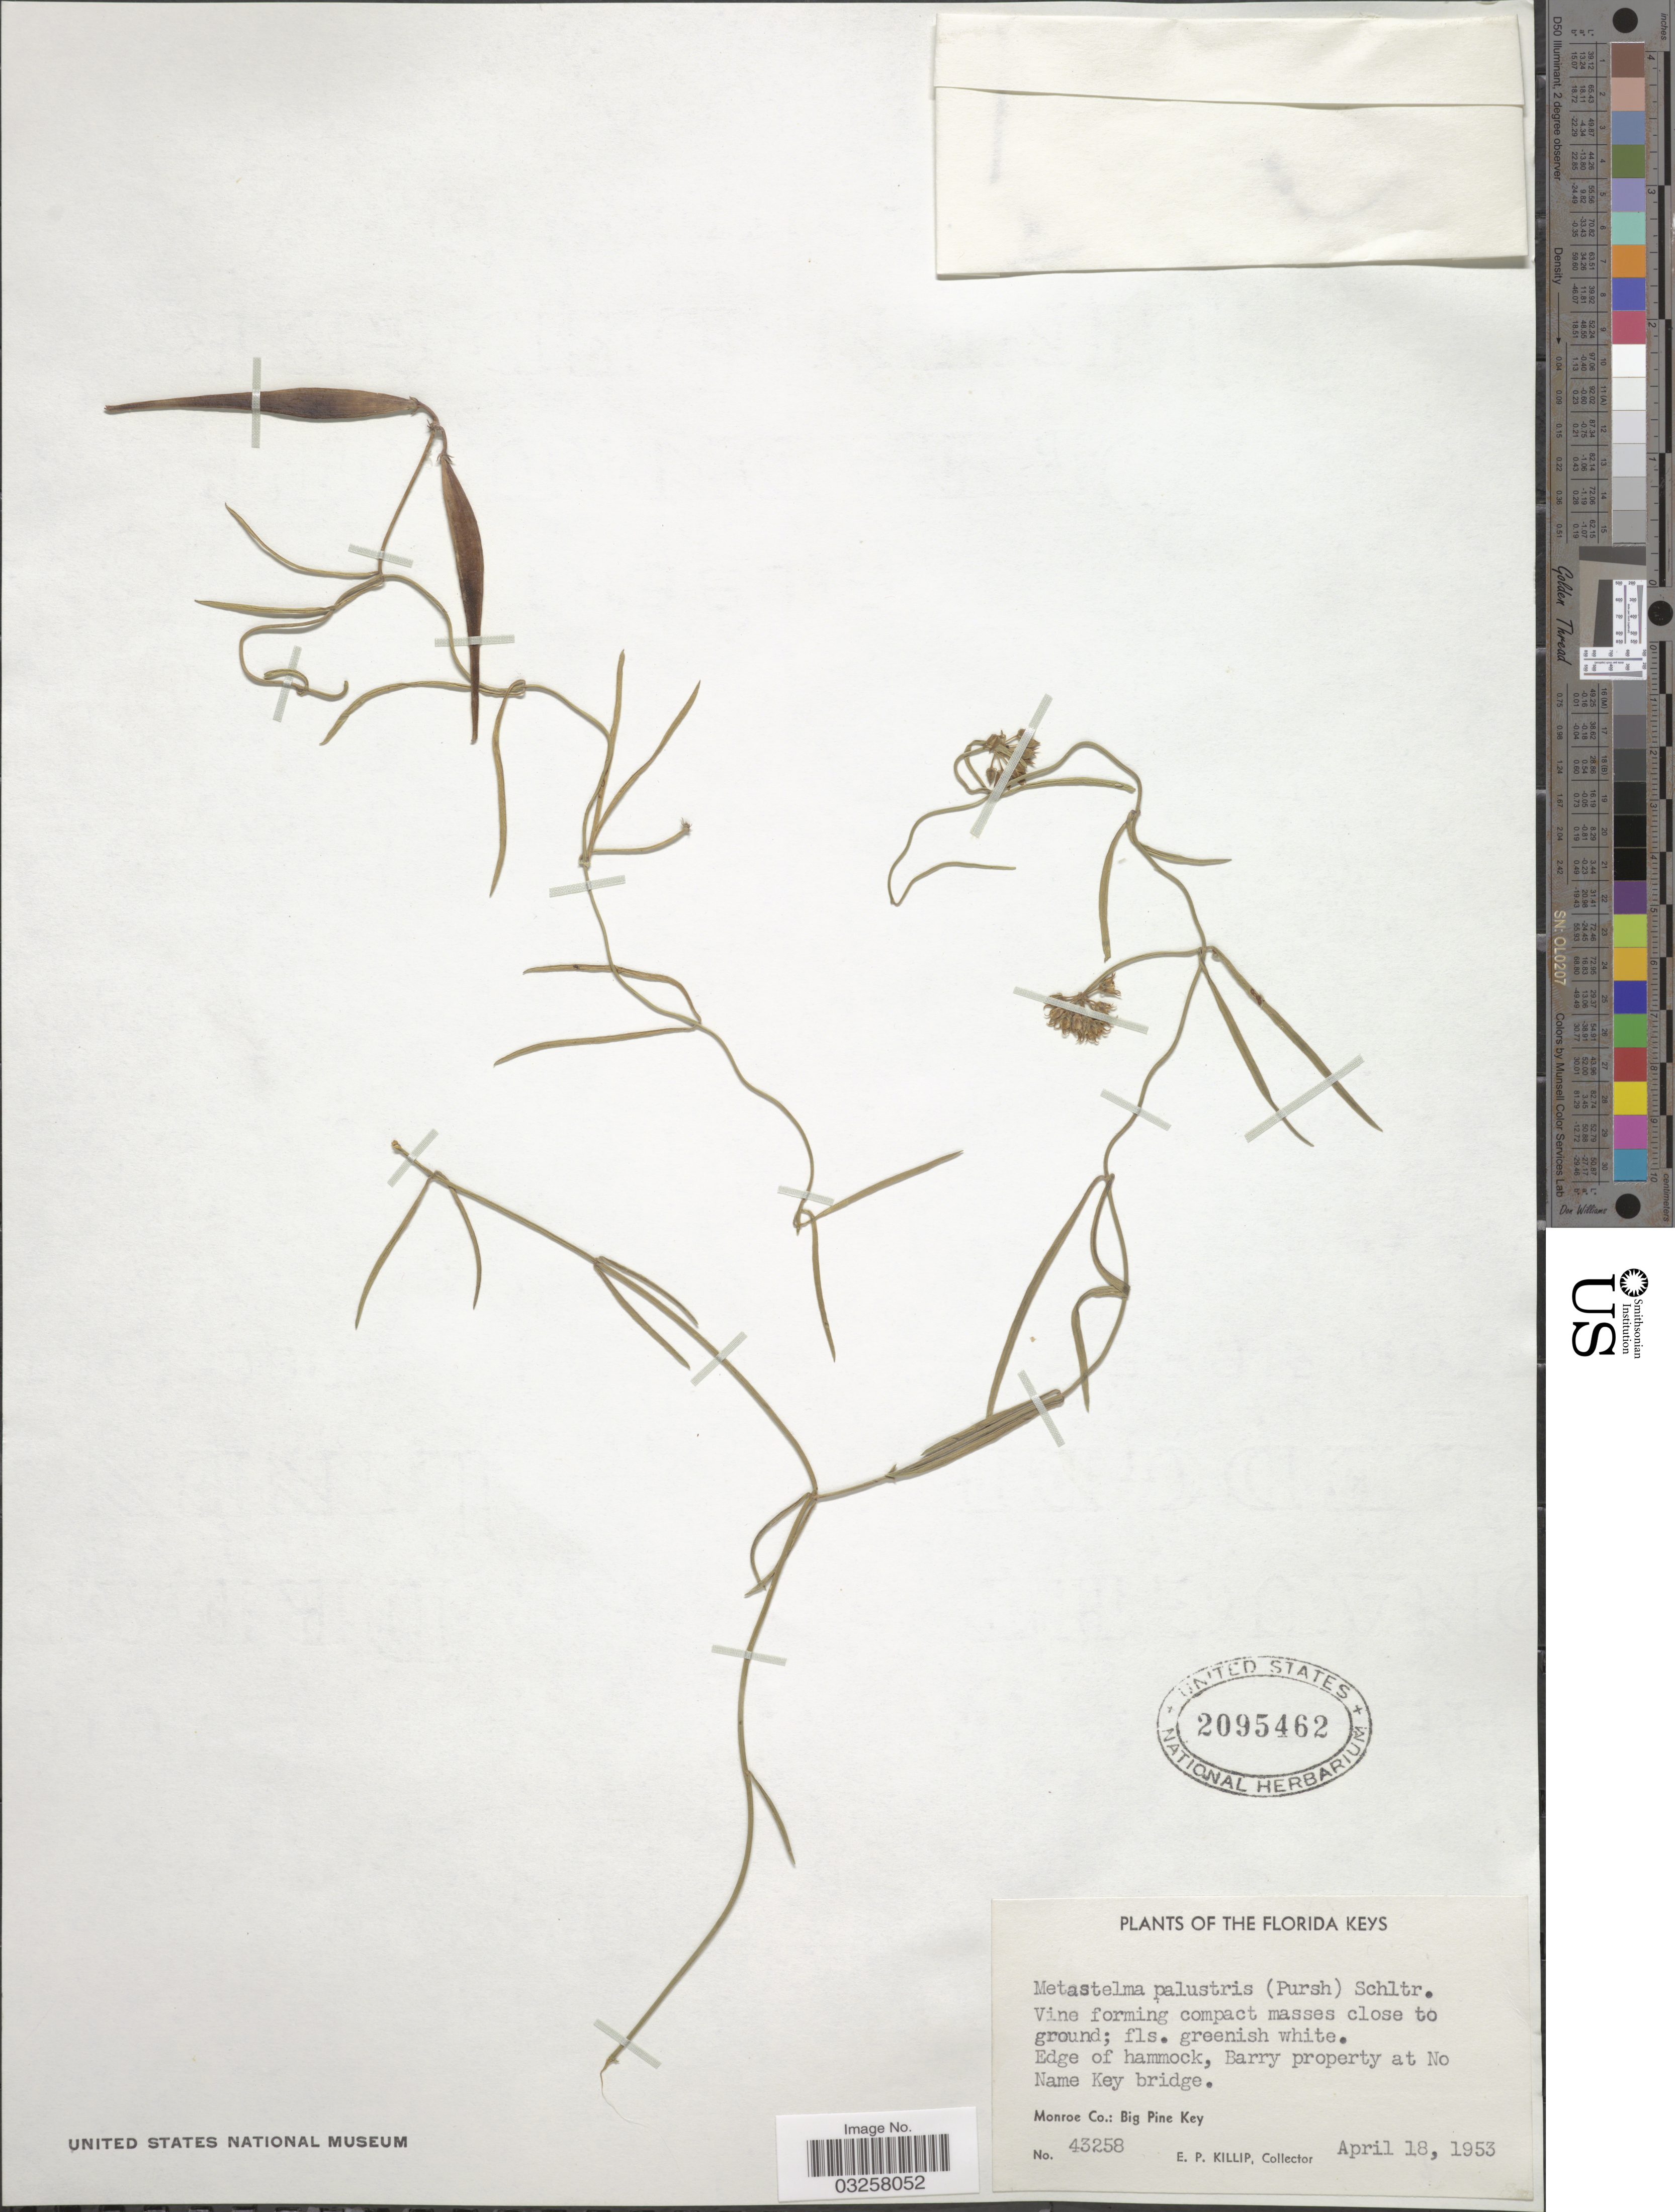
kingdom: Plantae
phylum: Tracheophyta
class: Magnoliopsida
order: Gentianales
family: Apocynaceae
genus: Metastelma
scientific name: Metastelma palustre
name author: (Pursh) Schltr.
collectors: E. P. Killip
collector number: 43258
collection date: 1953-04-18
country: United States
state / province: Florida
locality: The Florida Keys. Edge of hammock, Barry property at No Name Key bridge. Monroe Co.: Big Pine Key.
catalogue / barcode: US 2095462